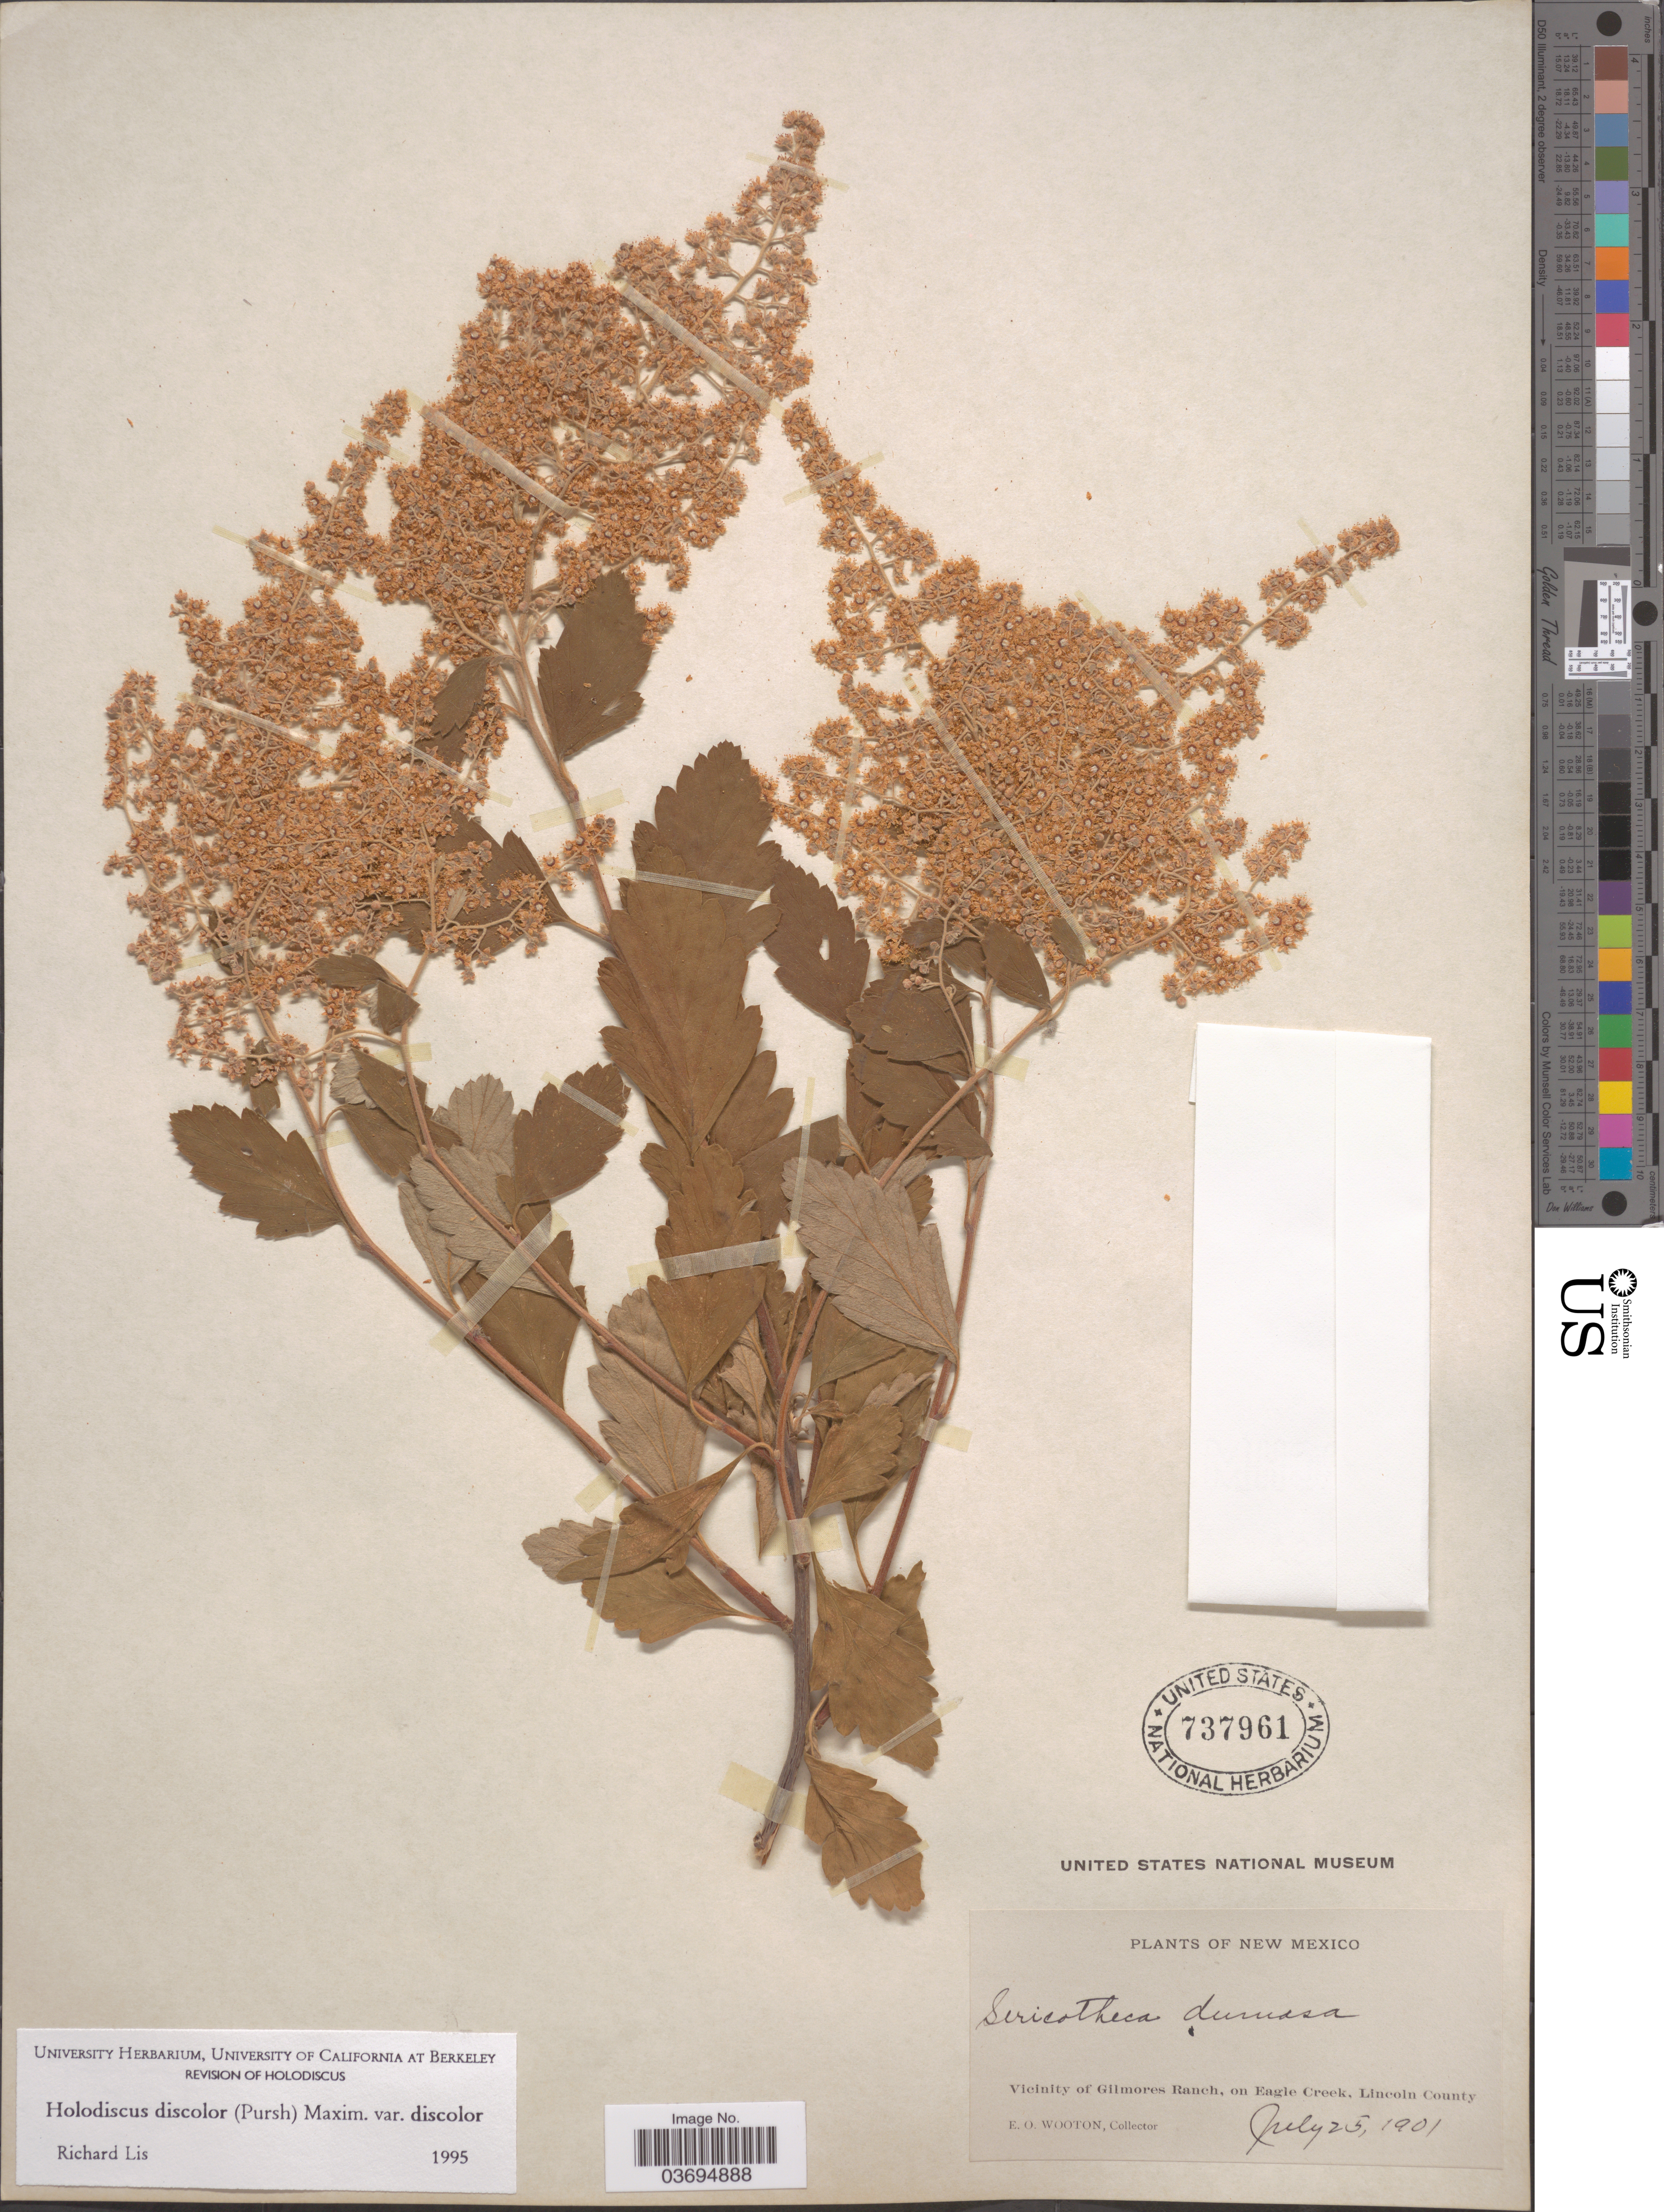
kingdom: Plantae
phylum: Tracheophyta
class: Magnoliopsida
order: Rosales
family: Rosaceae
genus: Holodiscus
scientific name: Holodiscus discolor var. discolor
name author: (Pursh) Maxim.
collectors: E. O. Wooton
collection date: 1901-07-25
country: United States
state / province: New Mexico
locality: Vicinity of Gilmores Ranch, on Eagle Creek, Lincoln County.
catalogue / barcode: US 737961